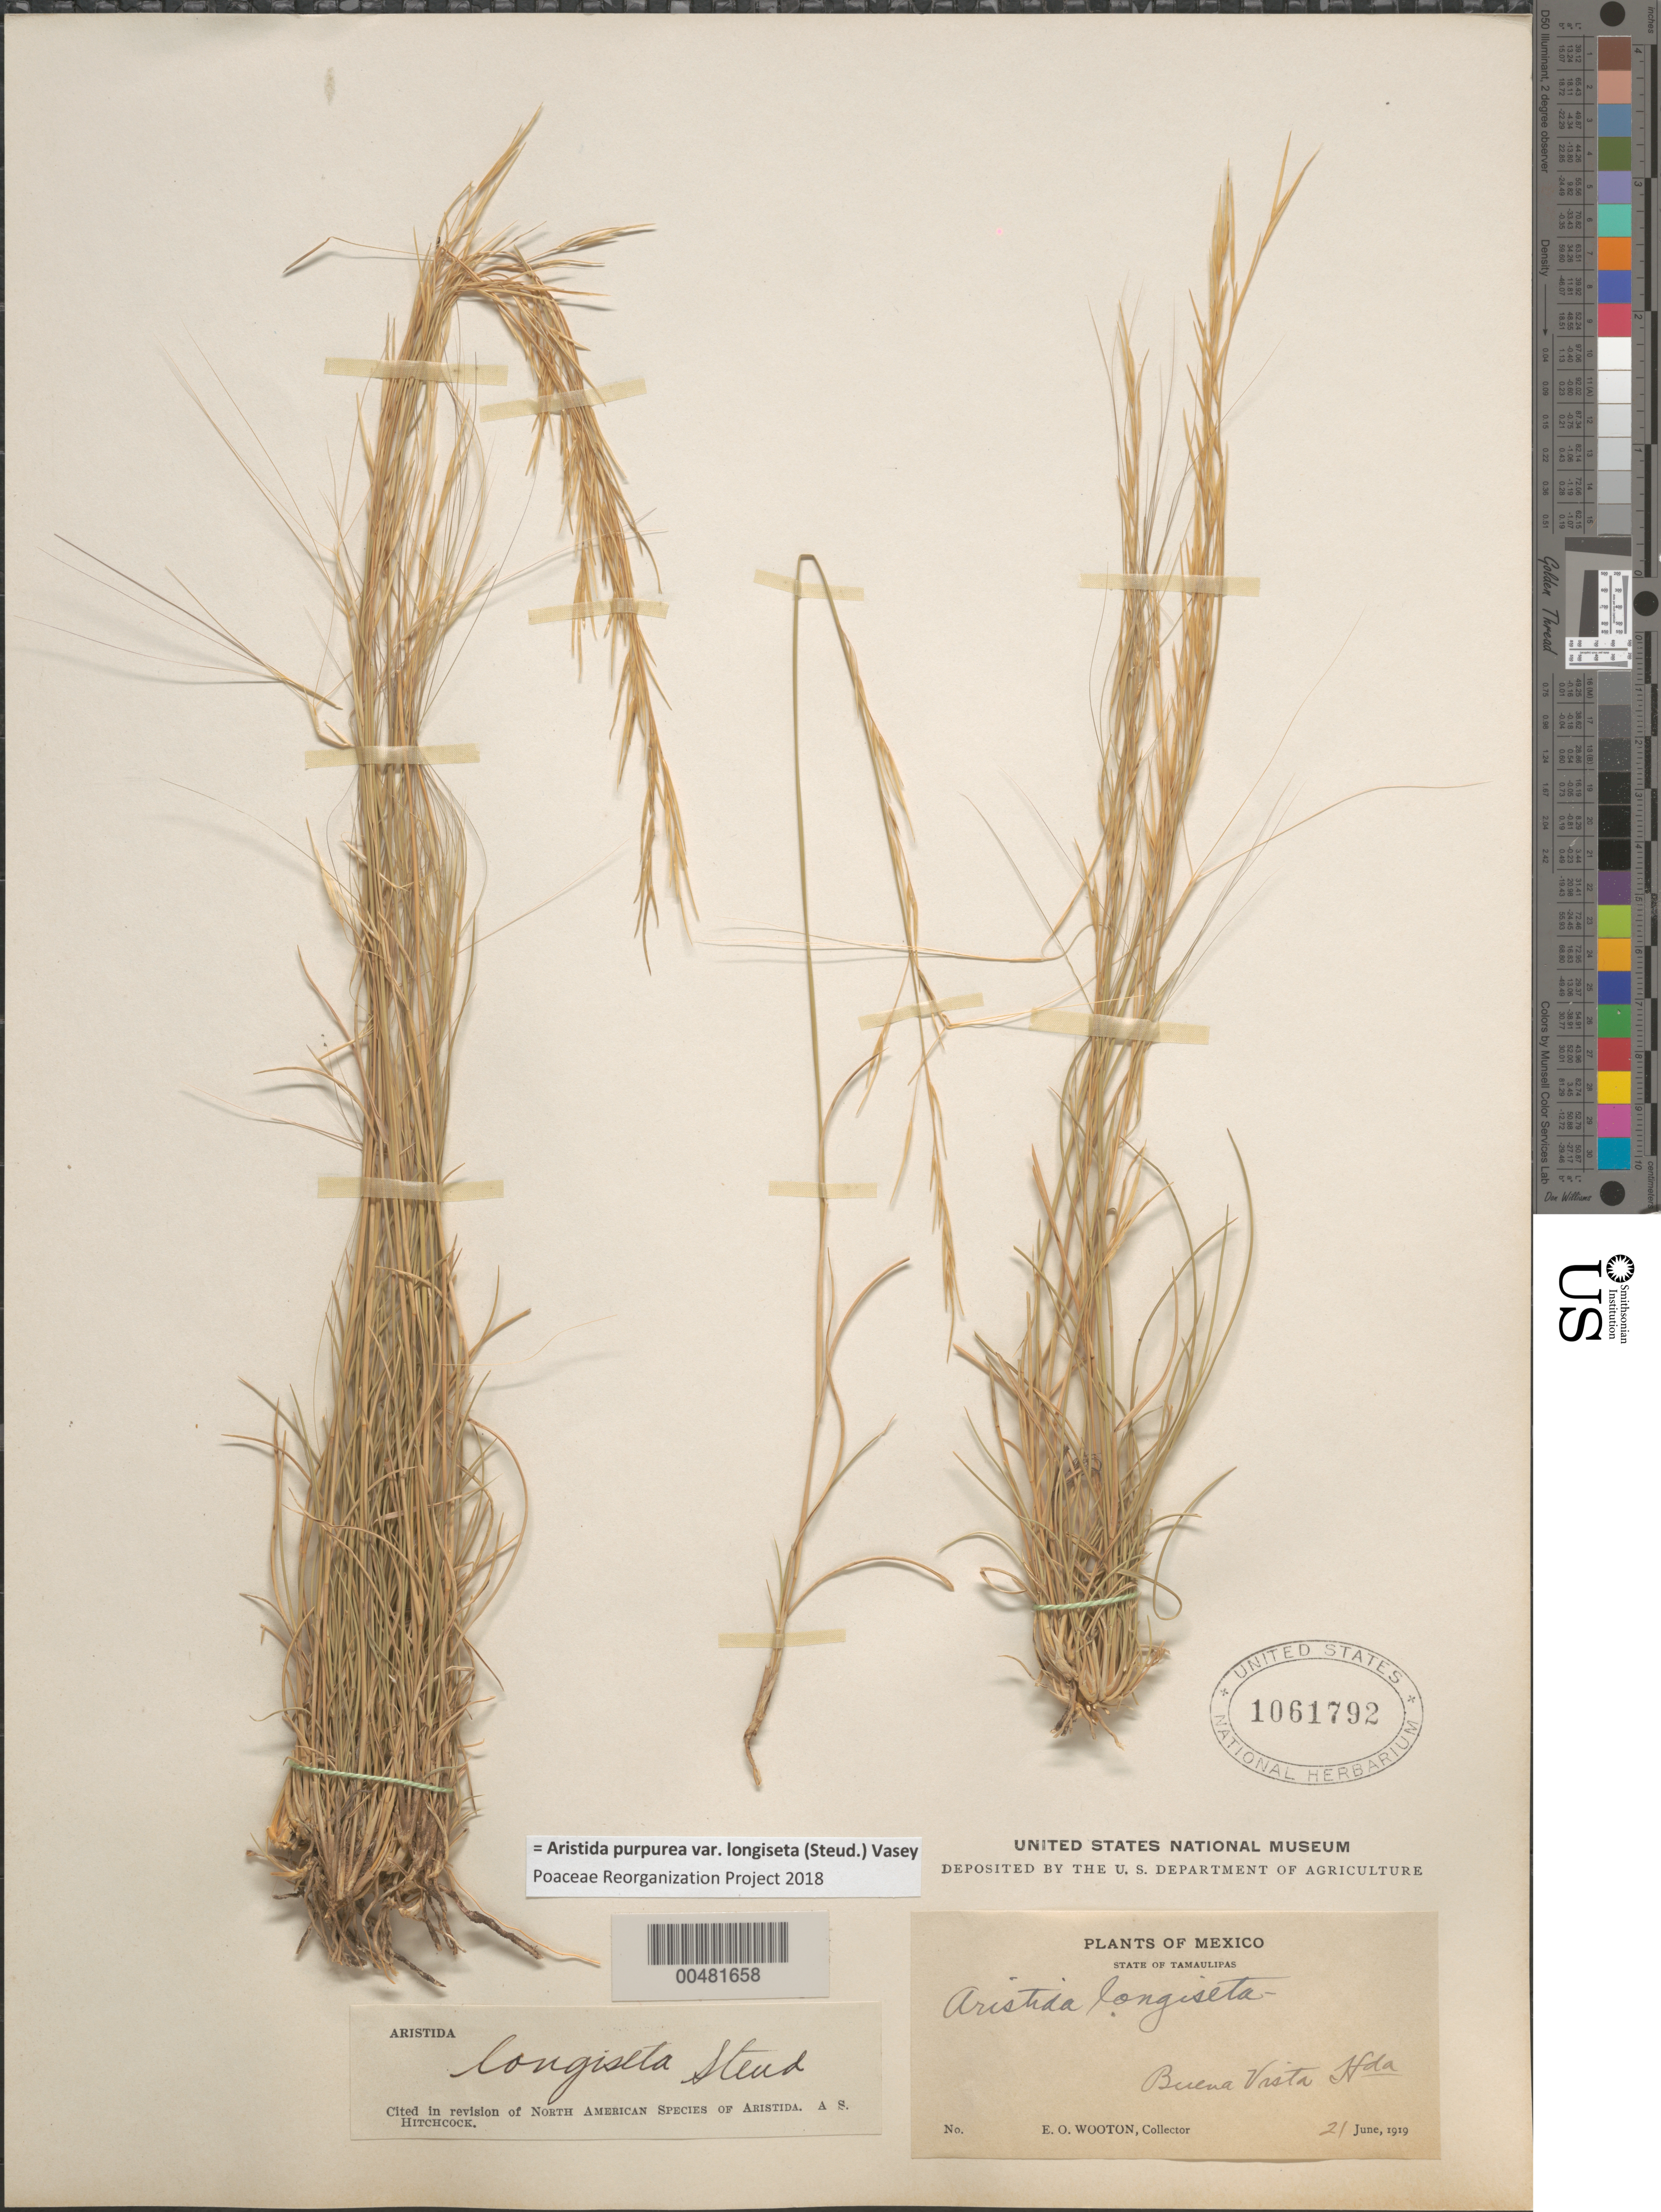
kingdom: Plantae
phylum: Tracheophyta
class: Liliopsida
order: Poales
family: Poaceae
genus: Aristida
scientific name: Aristida purpurea var. longiseta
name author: (Steud.) Vasey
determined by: Poaceae Reorganization Project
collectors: E. O. Wooton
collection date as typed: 21 Jun 1919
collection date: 1919-06-21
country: Mexico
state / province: Tamaulipas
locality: Buena Vista Hda.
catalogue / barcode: US 1061792